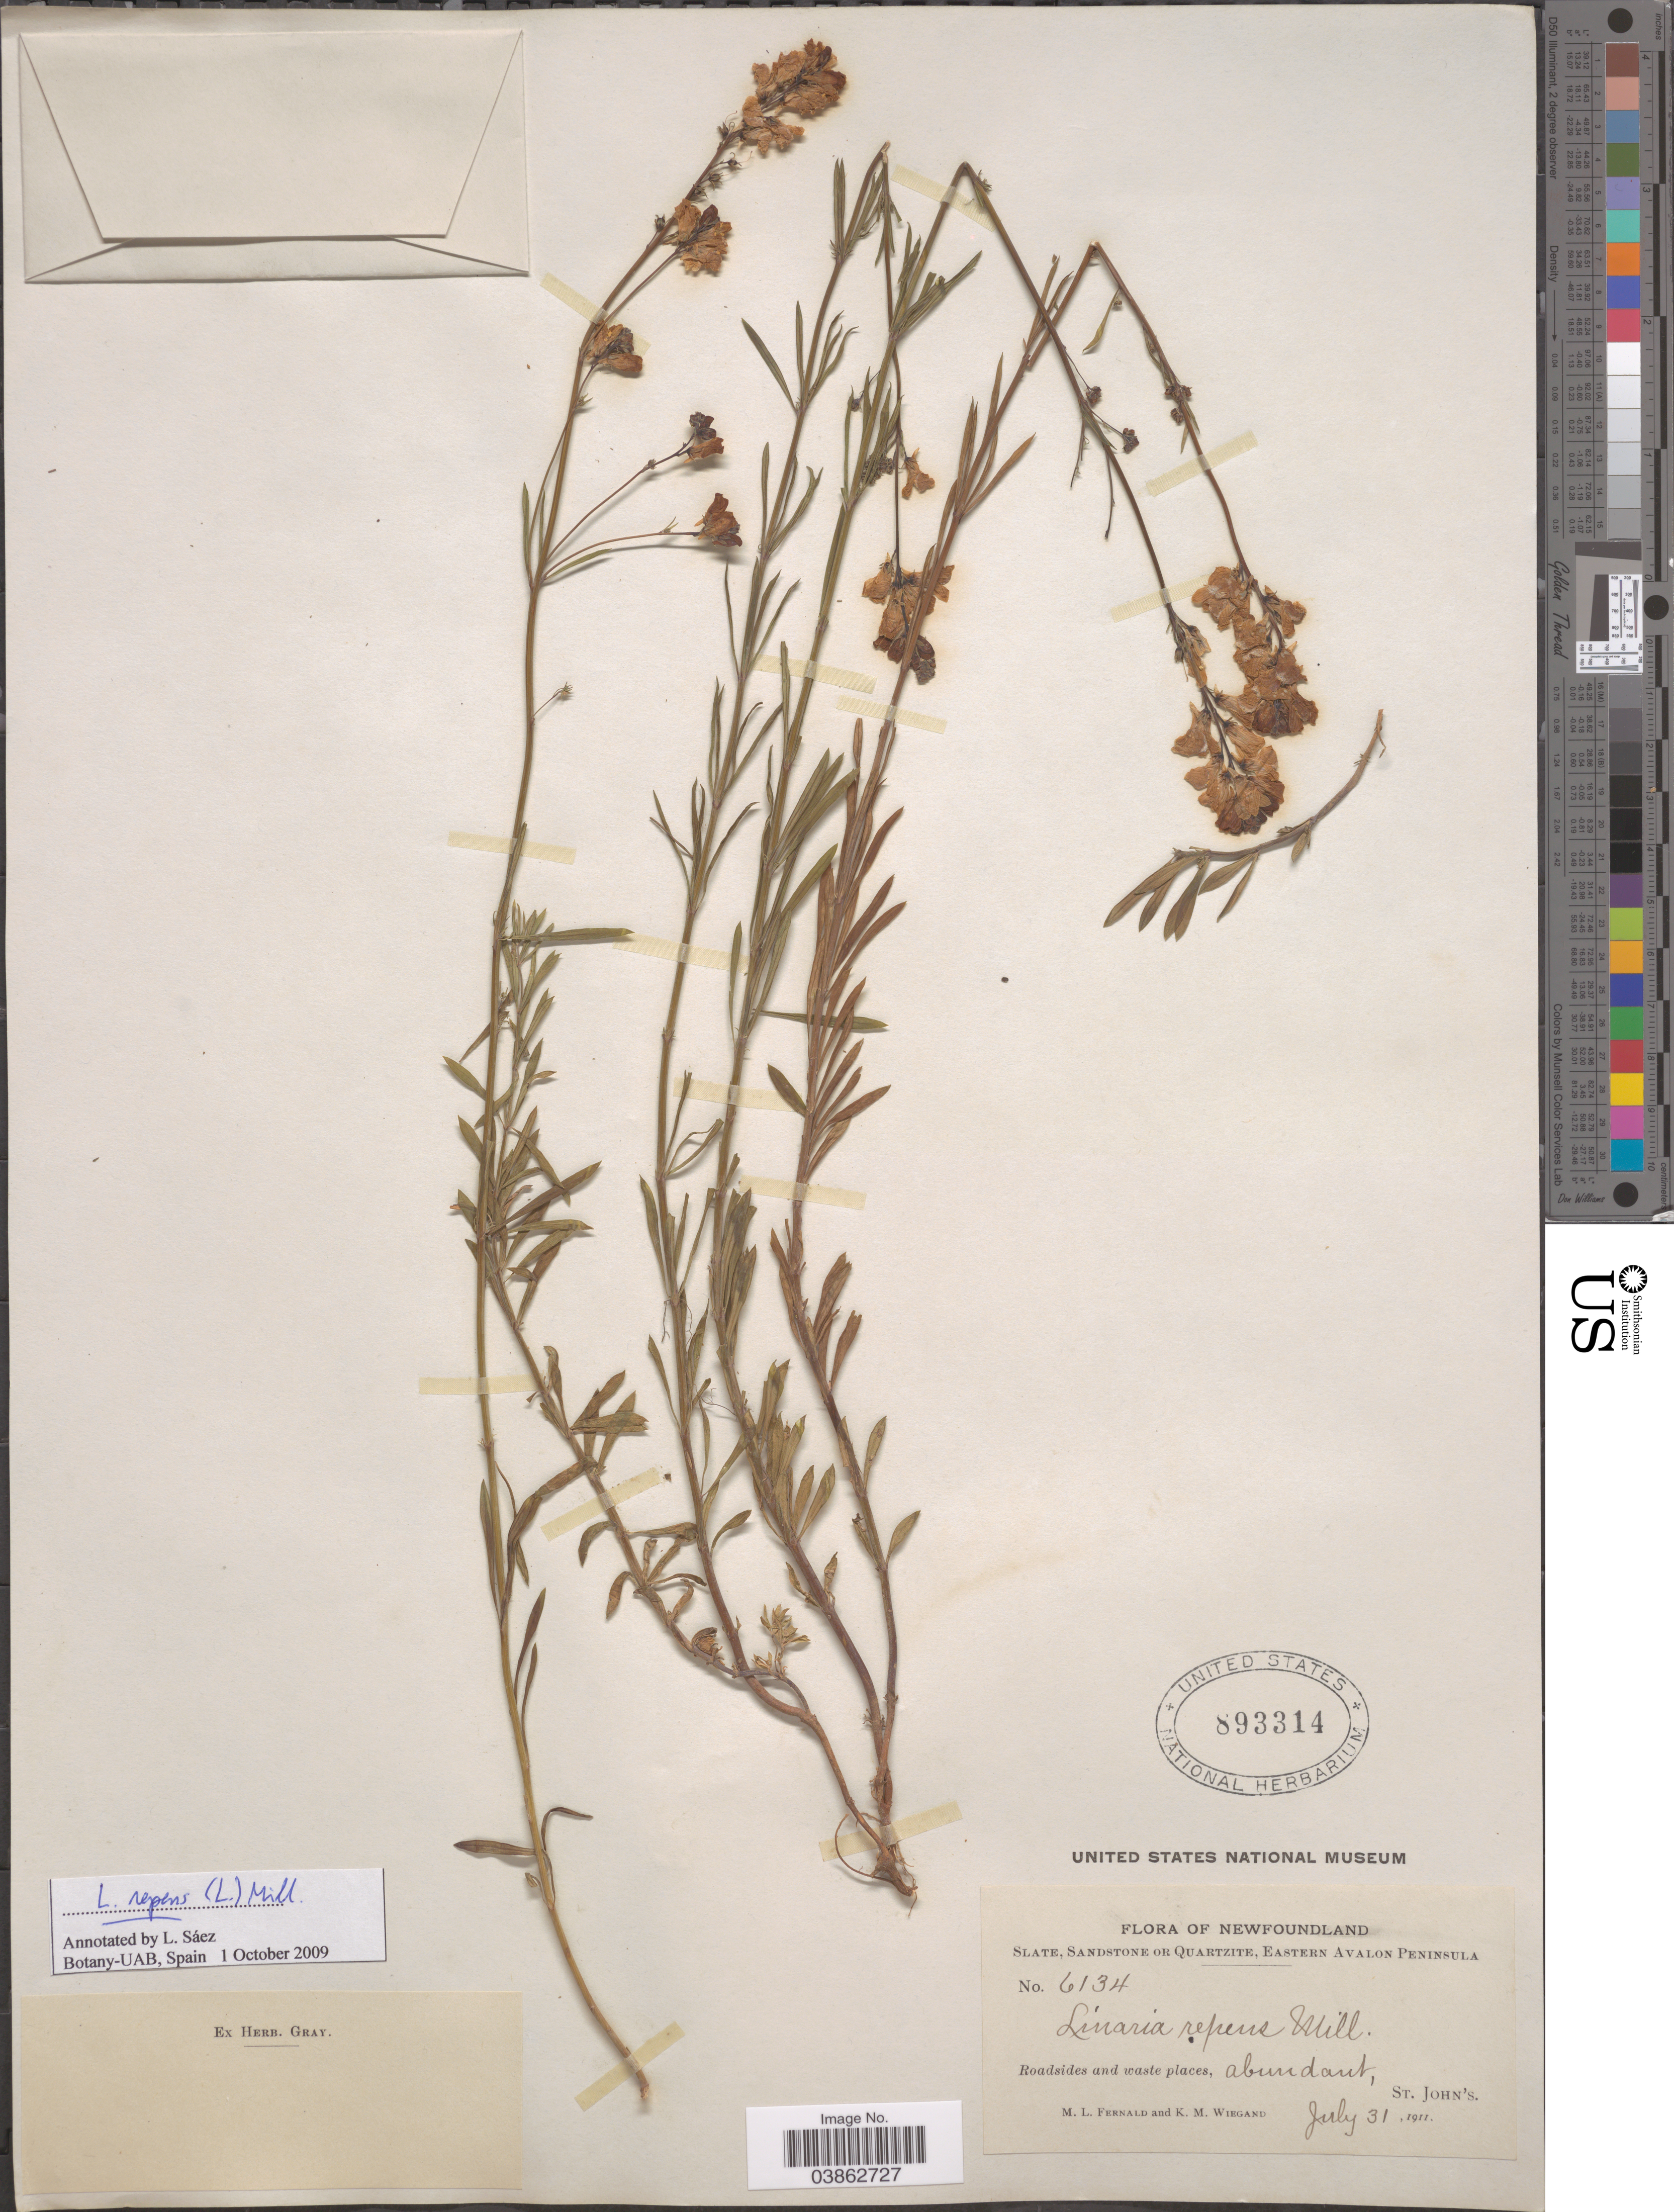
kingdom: Plantae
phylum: Tracheophyta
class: Magnoliopsida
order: Lamiales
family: Plantaginaceae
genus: Linaria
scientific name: Linaria repens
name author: (L.) Mill.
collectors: M. L. Fernald & K. M. Wiegand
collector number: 6134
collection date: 1911-07-31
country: Canada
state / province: Newfoundland and Labrador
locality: Slate, Sandstone or Quartzite, Eastern Avalon Peninsula. Roadsides and water places, abundant, St. John's.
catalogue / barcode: US 893314